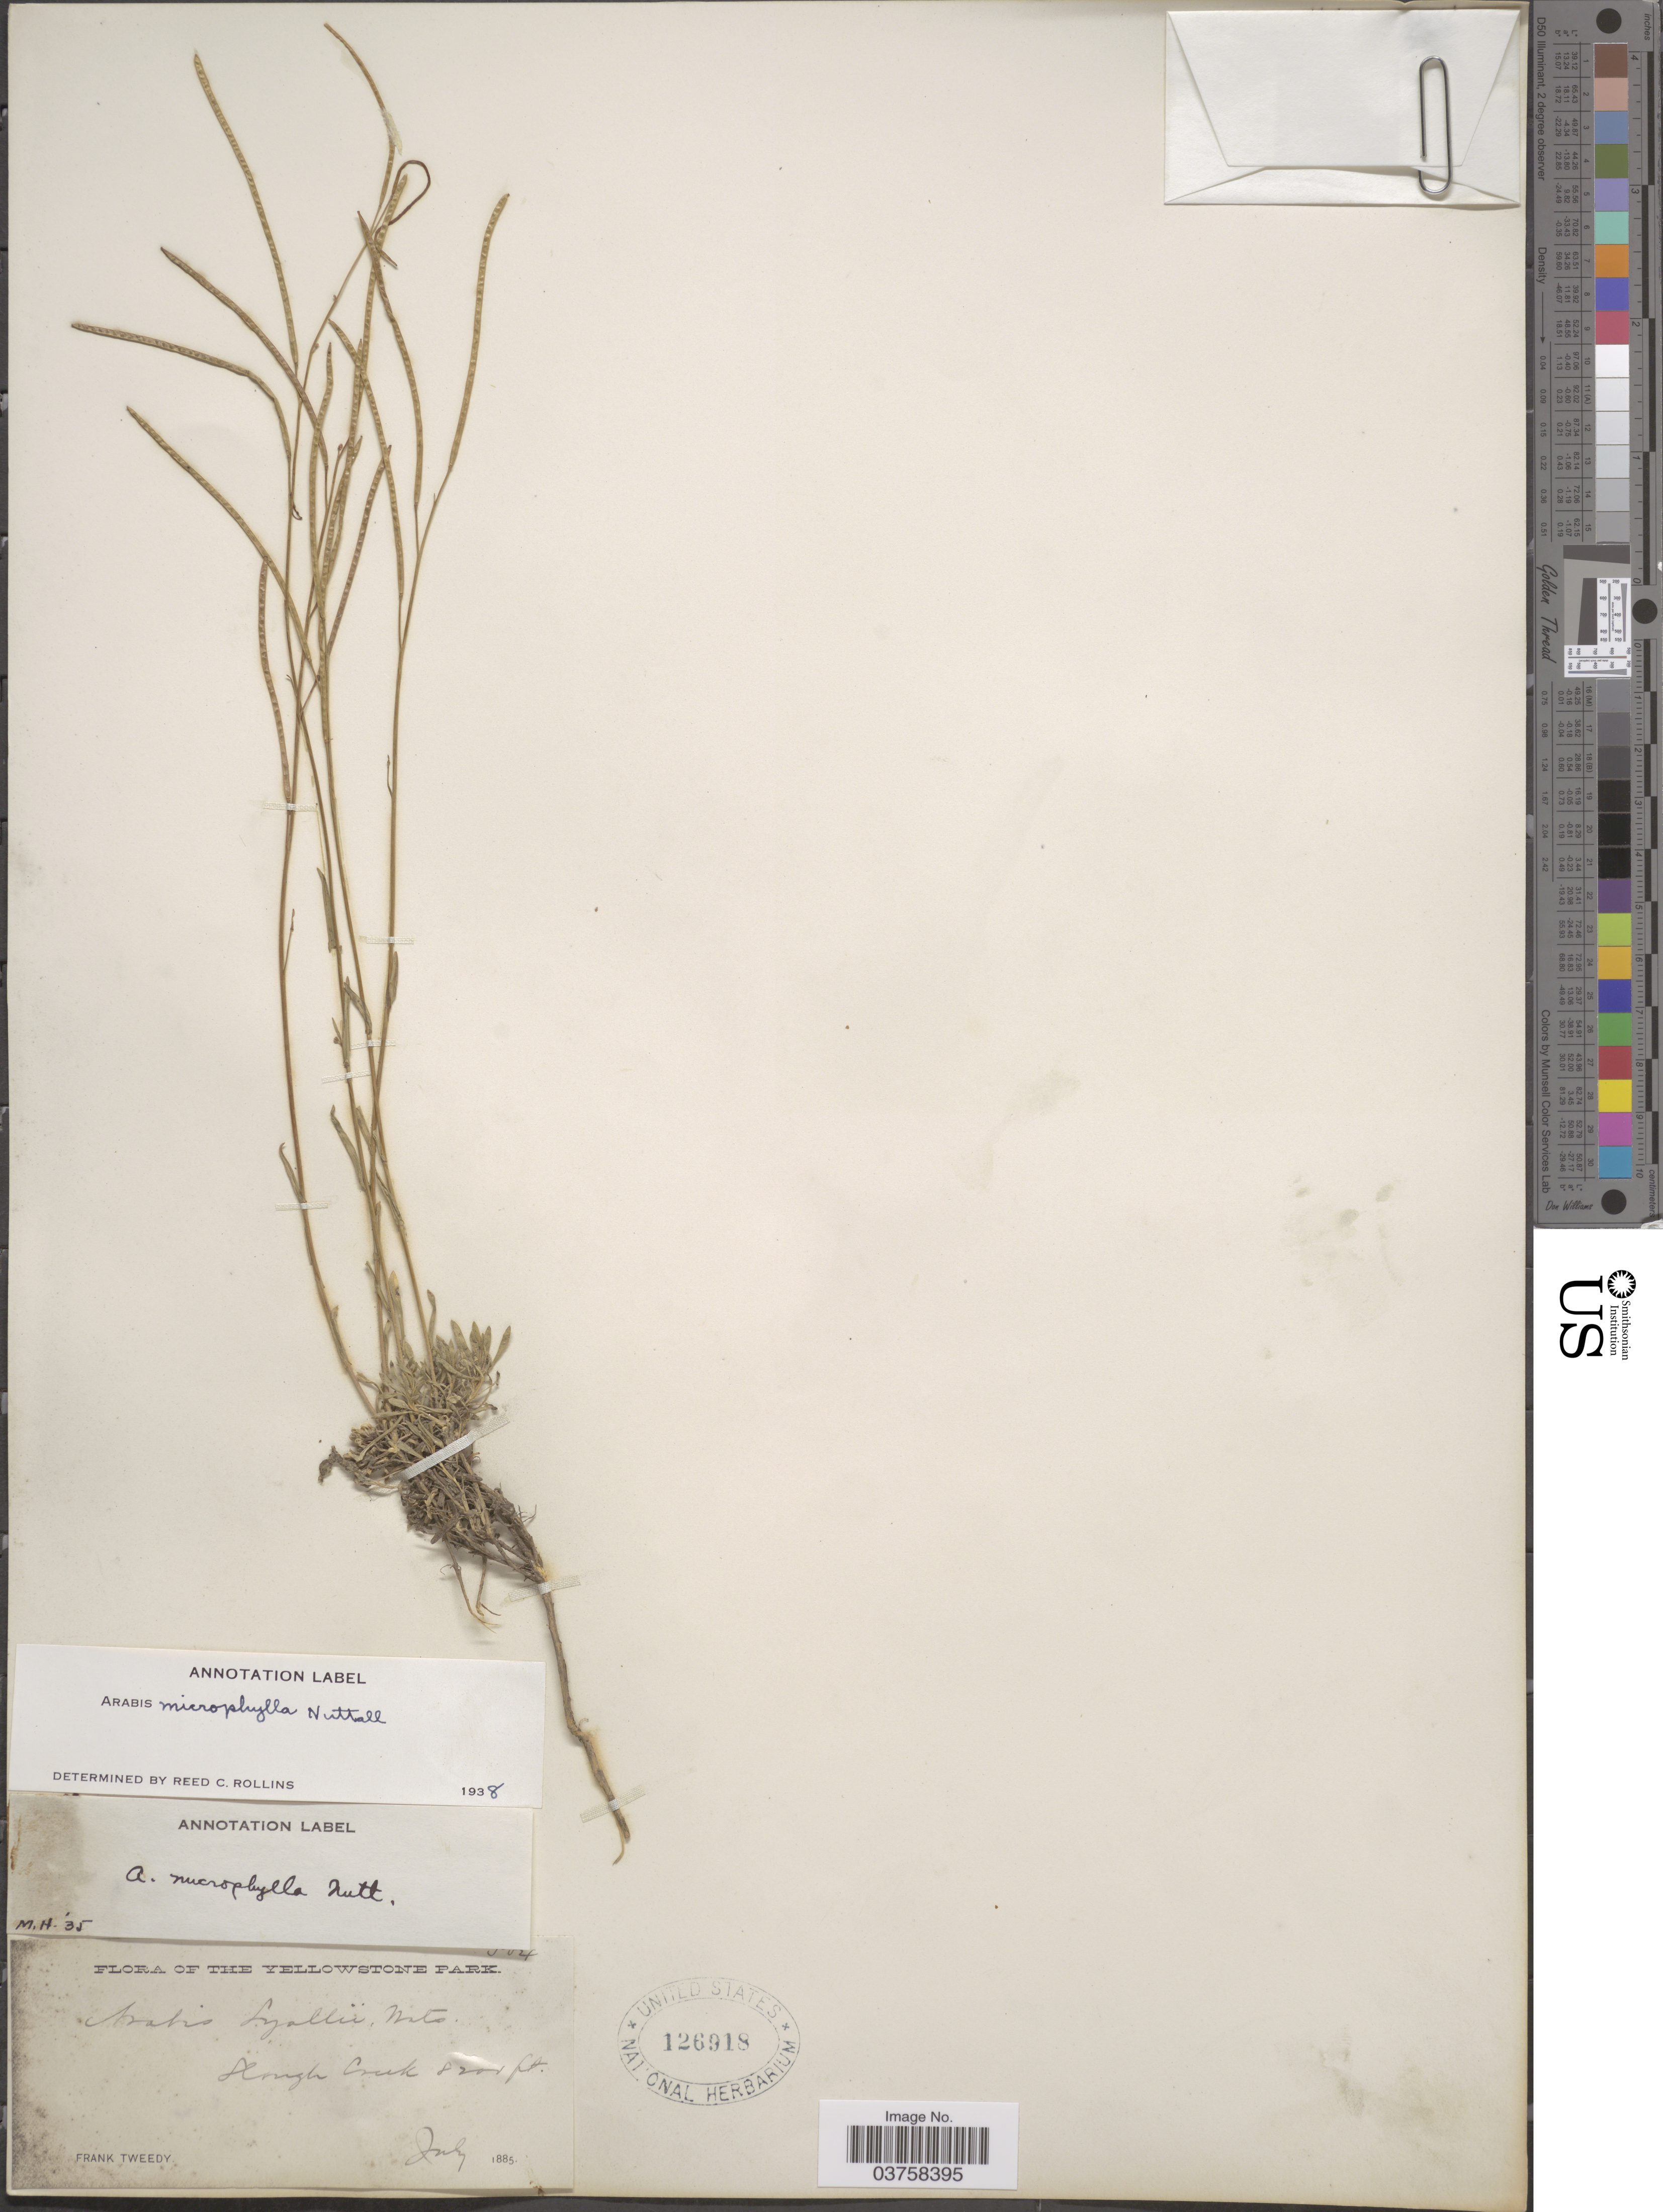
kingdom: Plantae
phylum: Tracheophyta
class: Magnoliopsida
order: Brassicales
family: Brassicaceae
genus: Arabis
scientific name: Arabis microphylla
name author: Nutt.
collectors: F. Tweedy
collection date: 1885-07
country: United States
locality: The Yellowstone Park. Slough Creek.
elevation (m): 2499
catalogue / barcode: US 126918